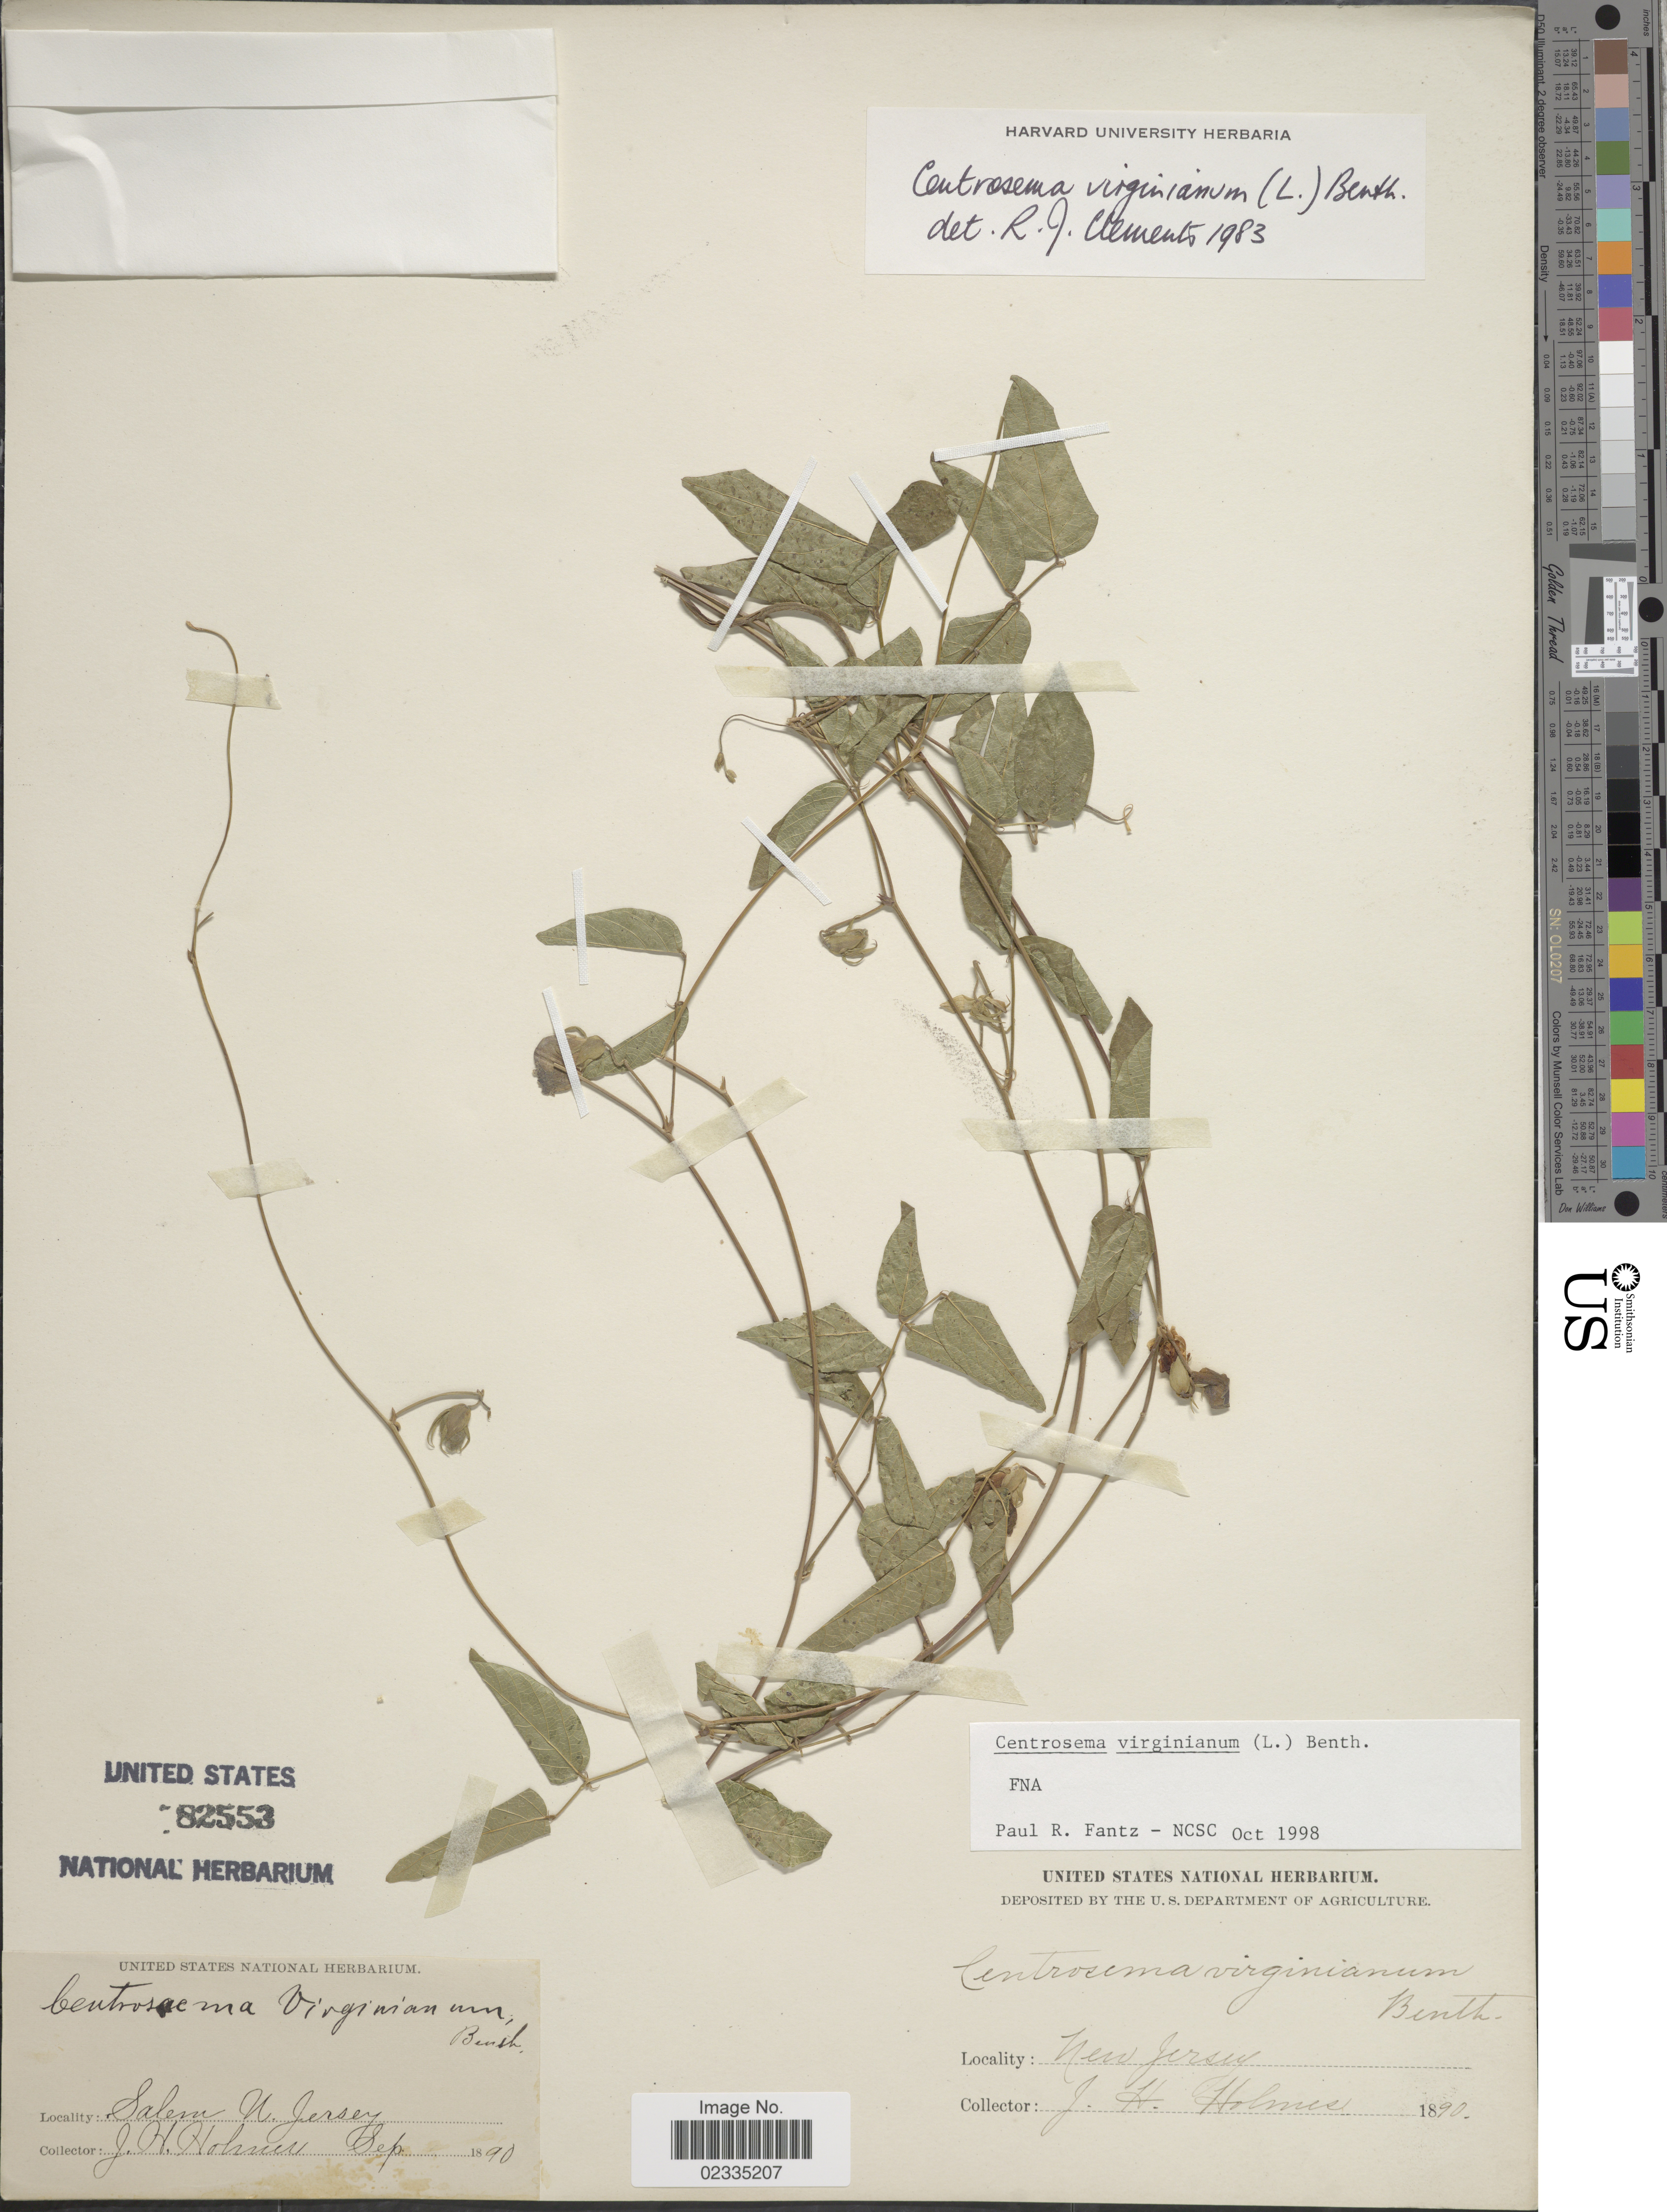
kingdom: Plantae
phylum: Tracheophyta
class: Magnoliopsida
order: Fabales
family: Fabaceae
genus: Centrosema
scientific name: Centrosema virginianum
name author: (L.) Benth.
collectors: J. Holmes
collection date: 1890-09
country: United States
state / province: New Jersey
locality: Salem,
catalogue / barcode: US 82553